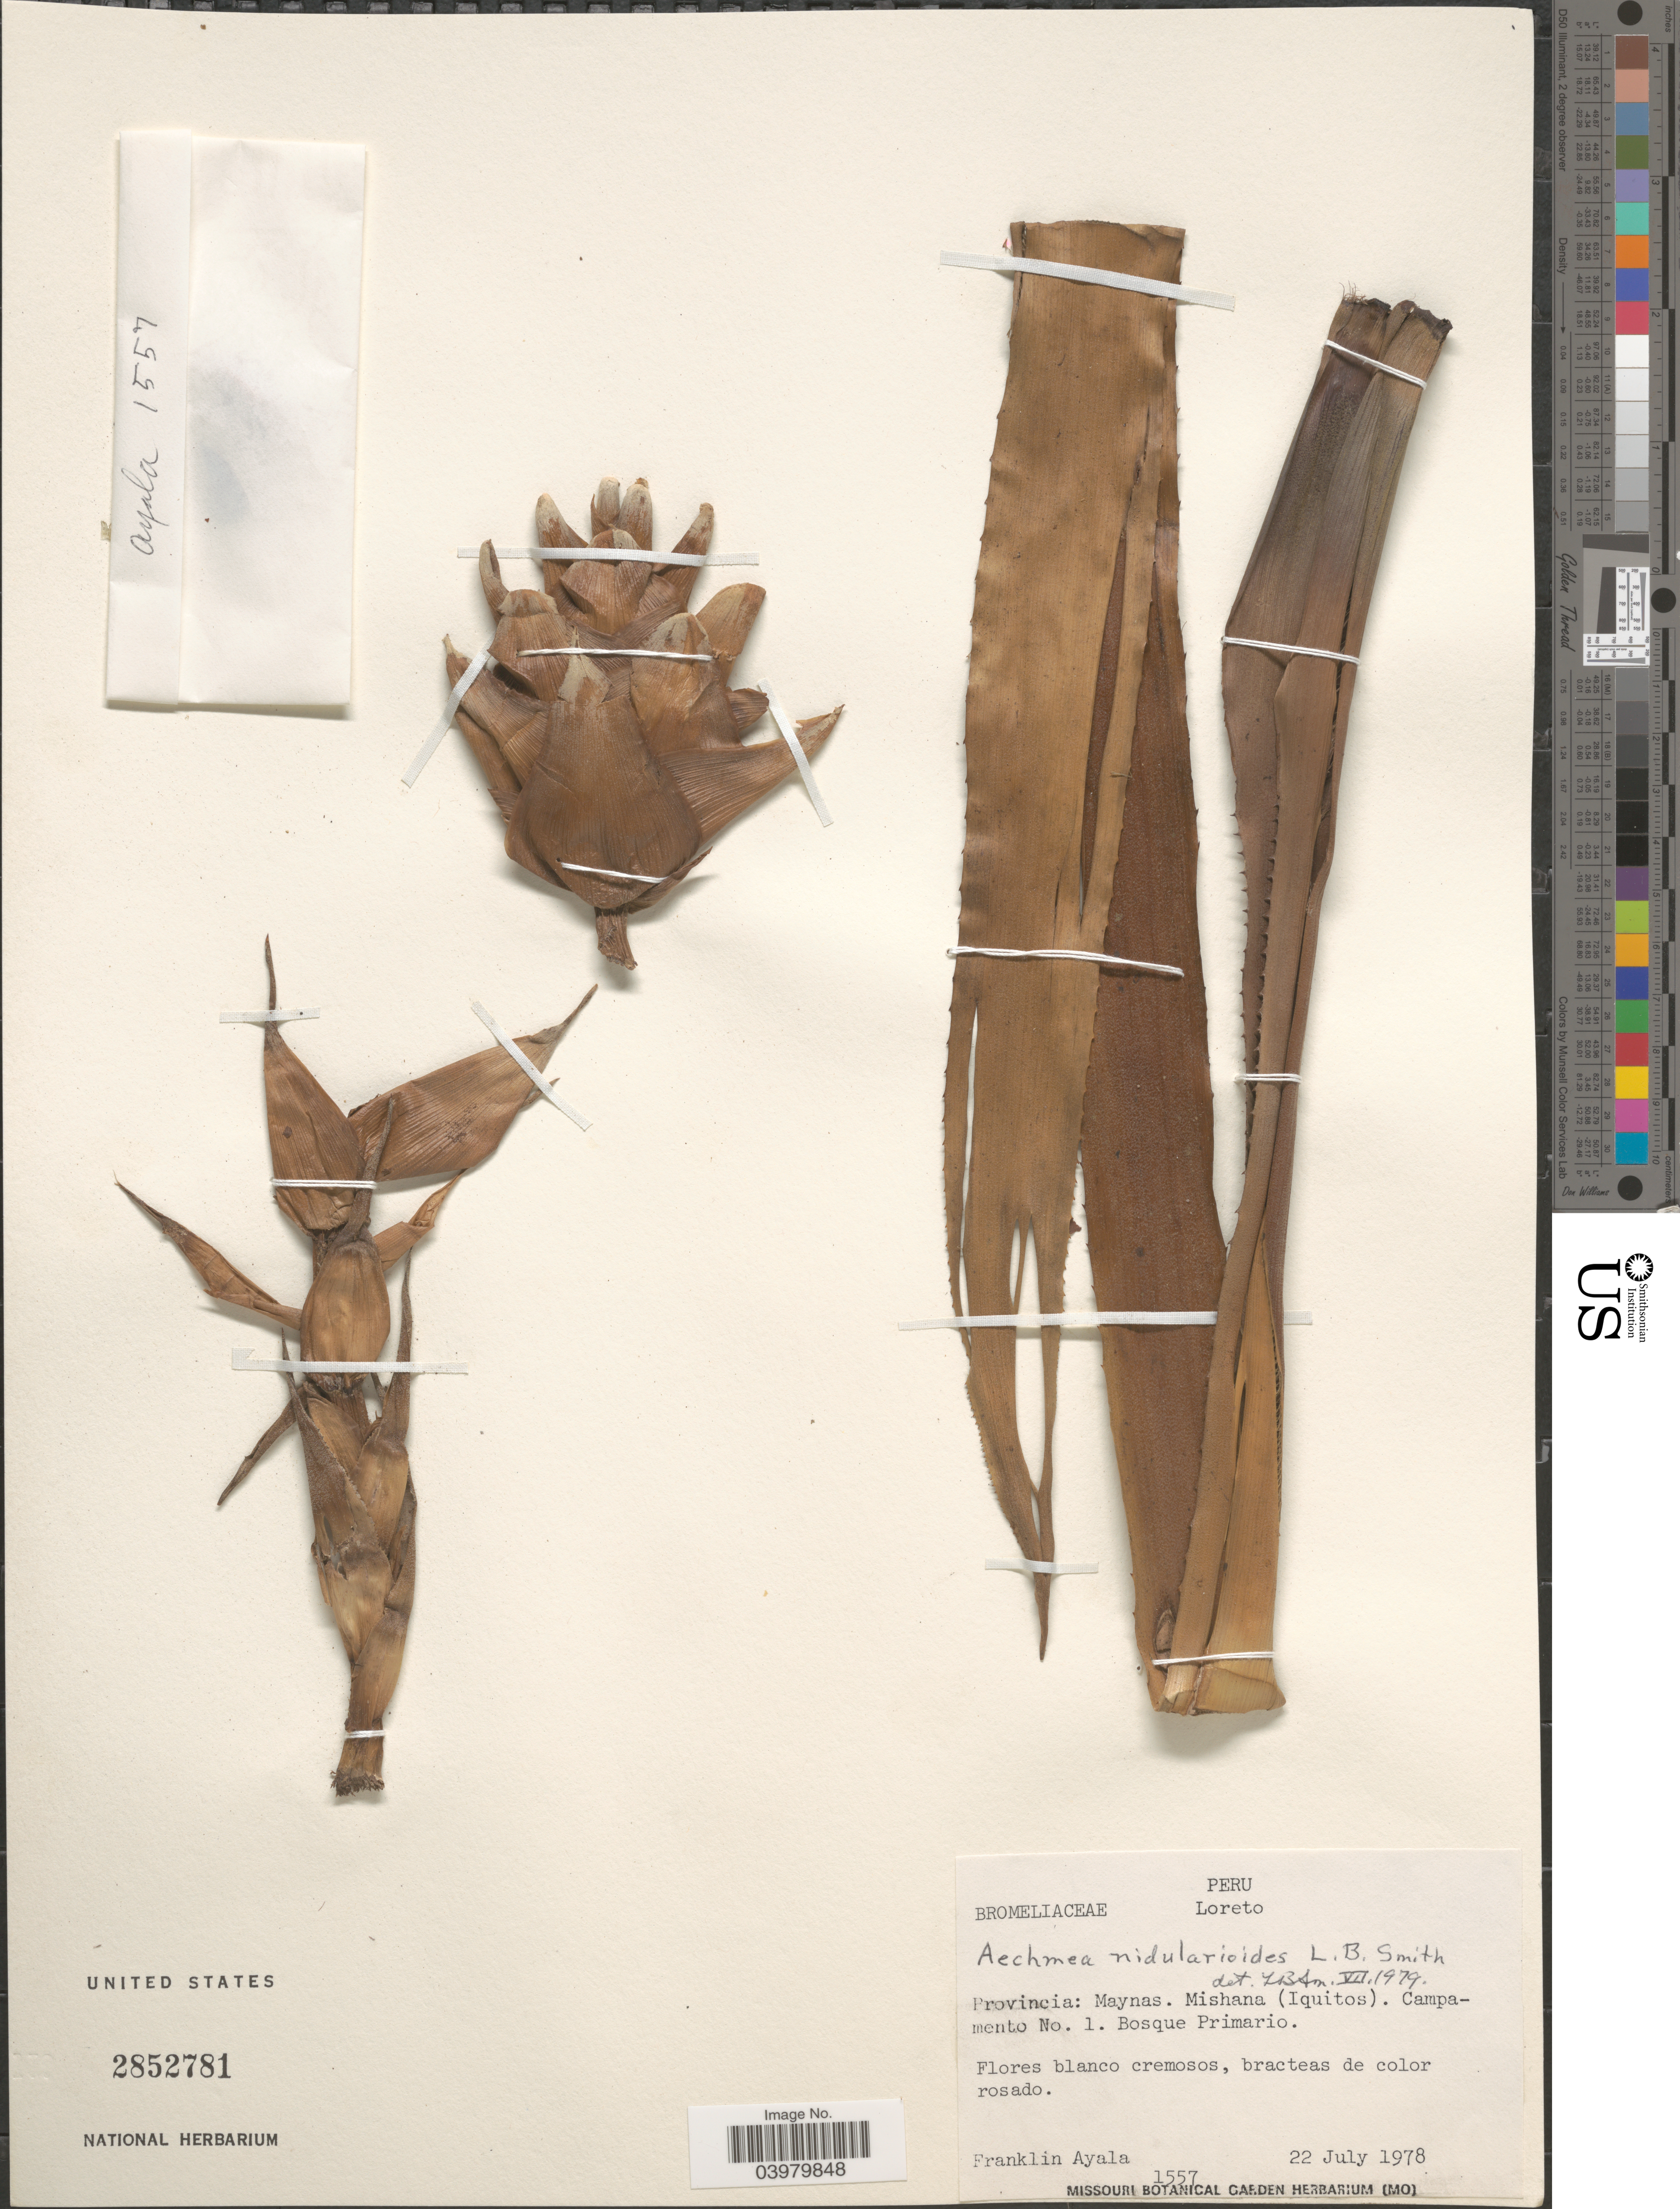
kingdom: Plantae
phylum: Tracheophyta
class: Liliopsida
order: Poales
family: Bromeliaceae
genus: Aechmea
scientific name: Aechmea nidularioides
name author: L.B. Sm.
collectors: F. Ayala F.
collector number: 1557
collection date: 1978-07-22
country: Peru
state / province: Loreto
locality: Provincia: Maynas. Mishana (Iquitos). Campamento No. 1.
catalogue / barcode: US 2852781